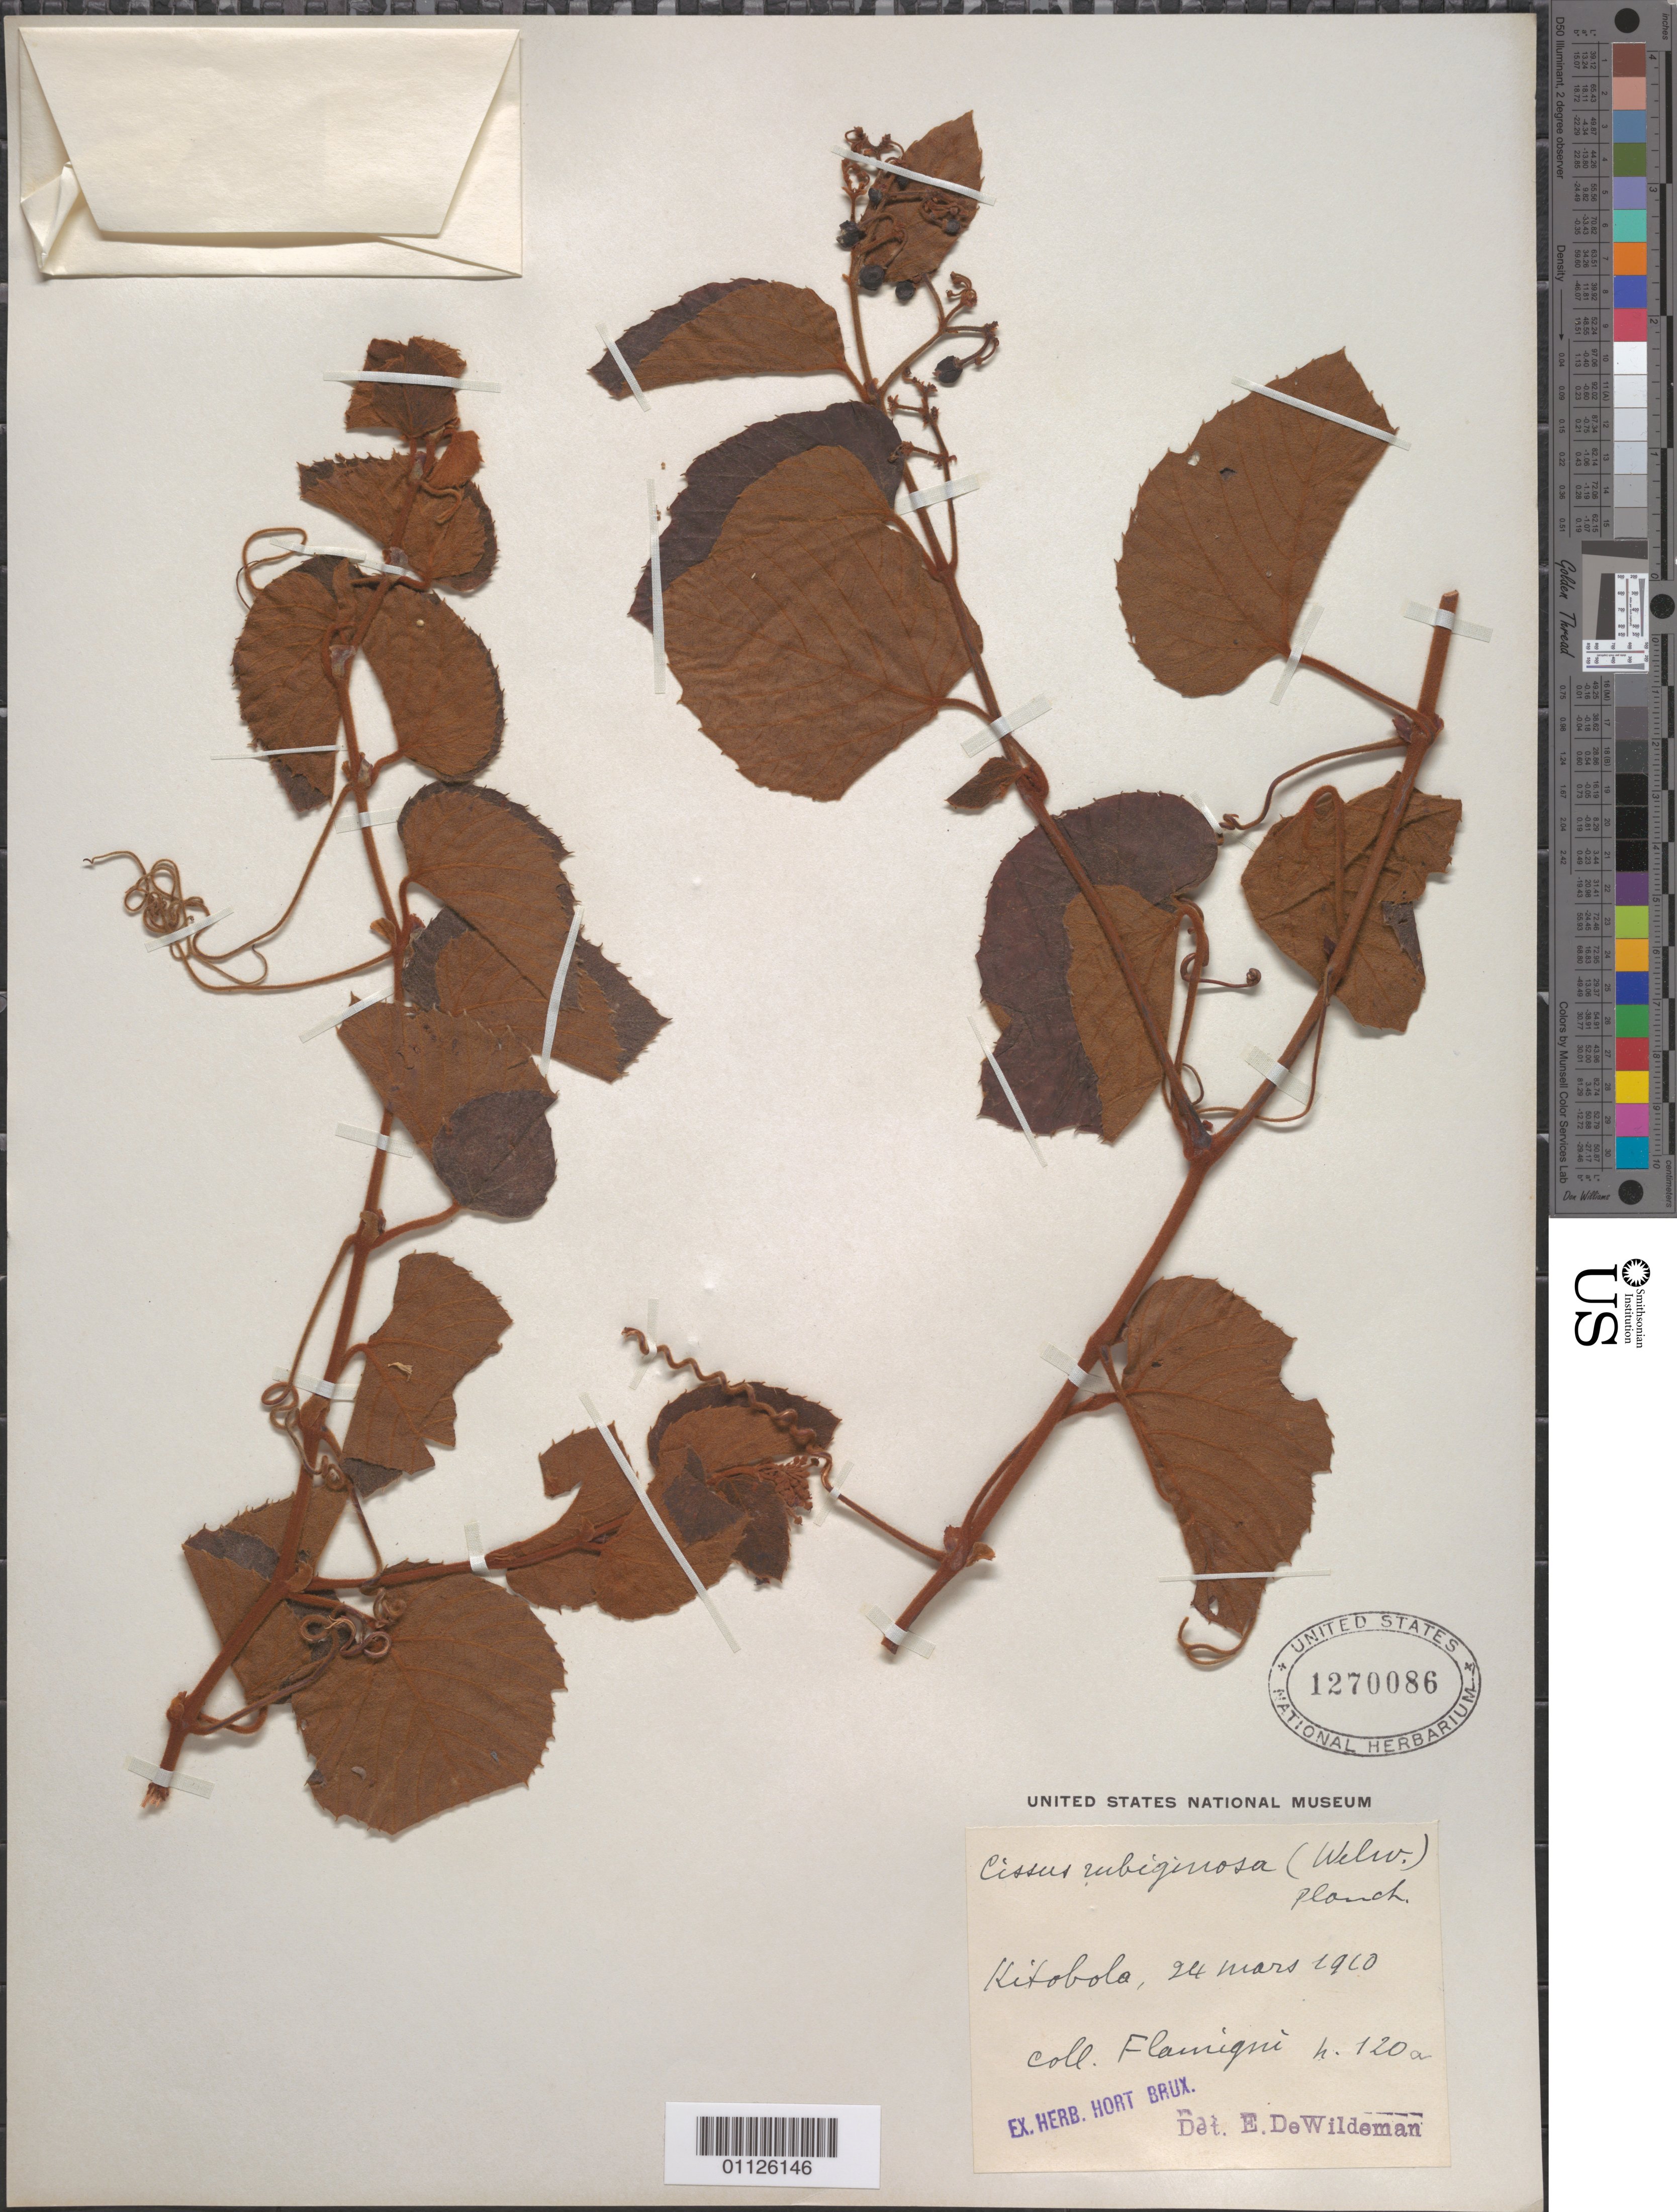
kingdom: Plantae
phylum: Tracheophyta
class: Magnoliopsida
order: Vitales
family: Vitaceae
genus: Cissus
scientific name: Cissus rubiginosa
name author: (Welw. & Baker) Planch.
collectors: -. Flamiqni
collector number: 120 a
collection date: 1910-03-24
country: Congo, Democratic Republic of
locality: Kitobolo.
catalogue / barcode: US 1270086